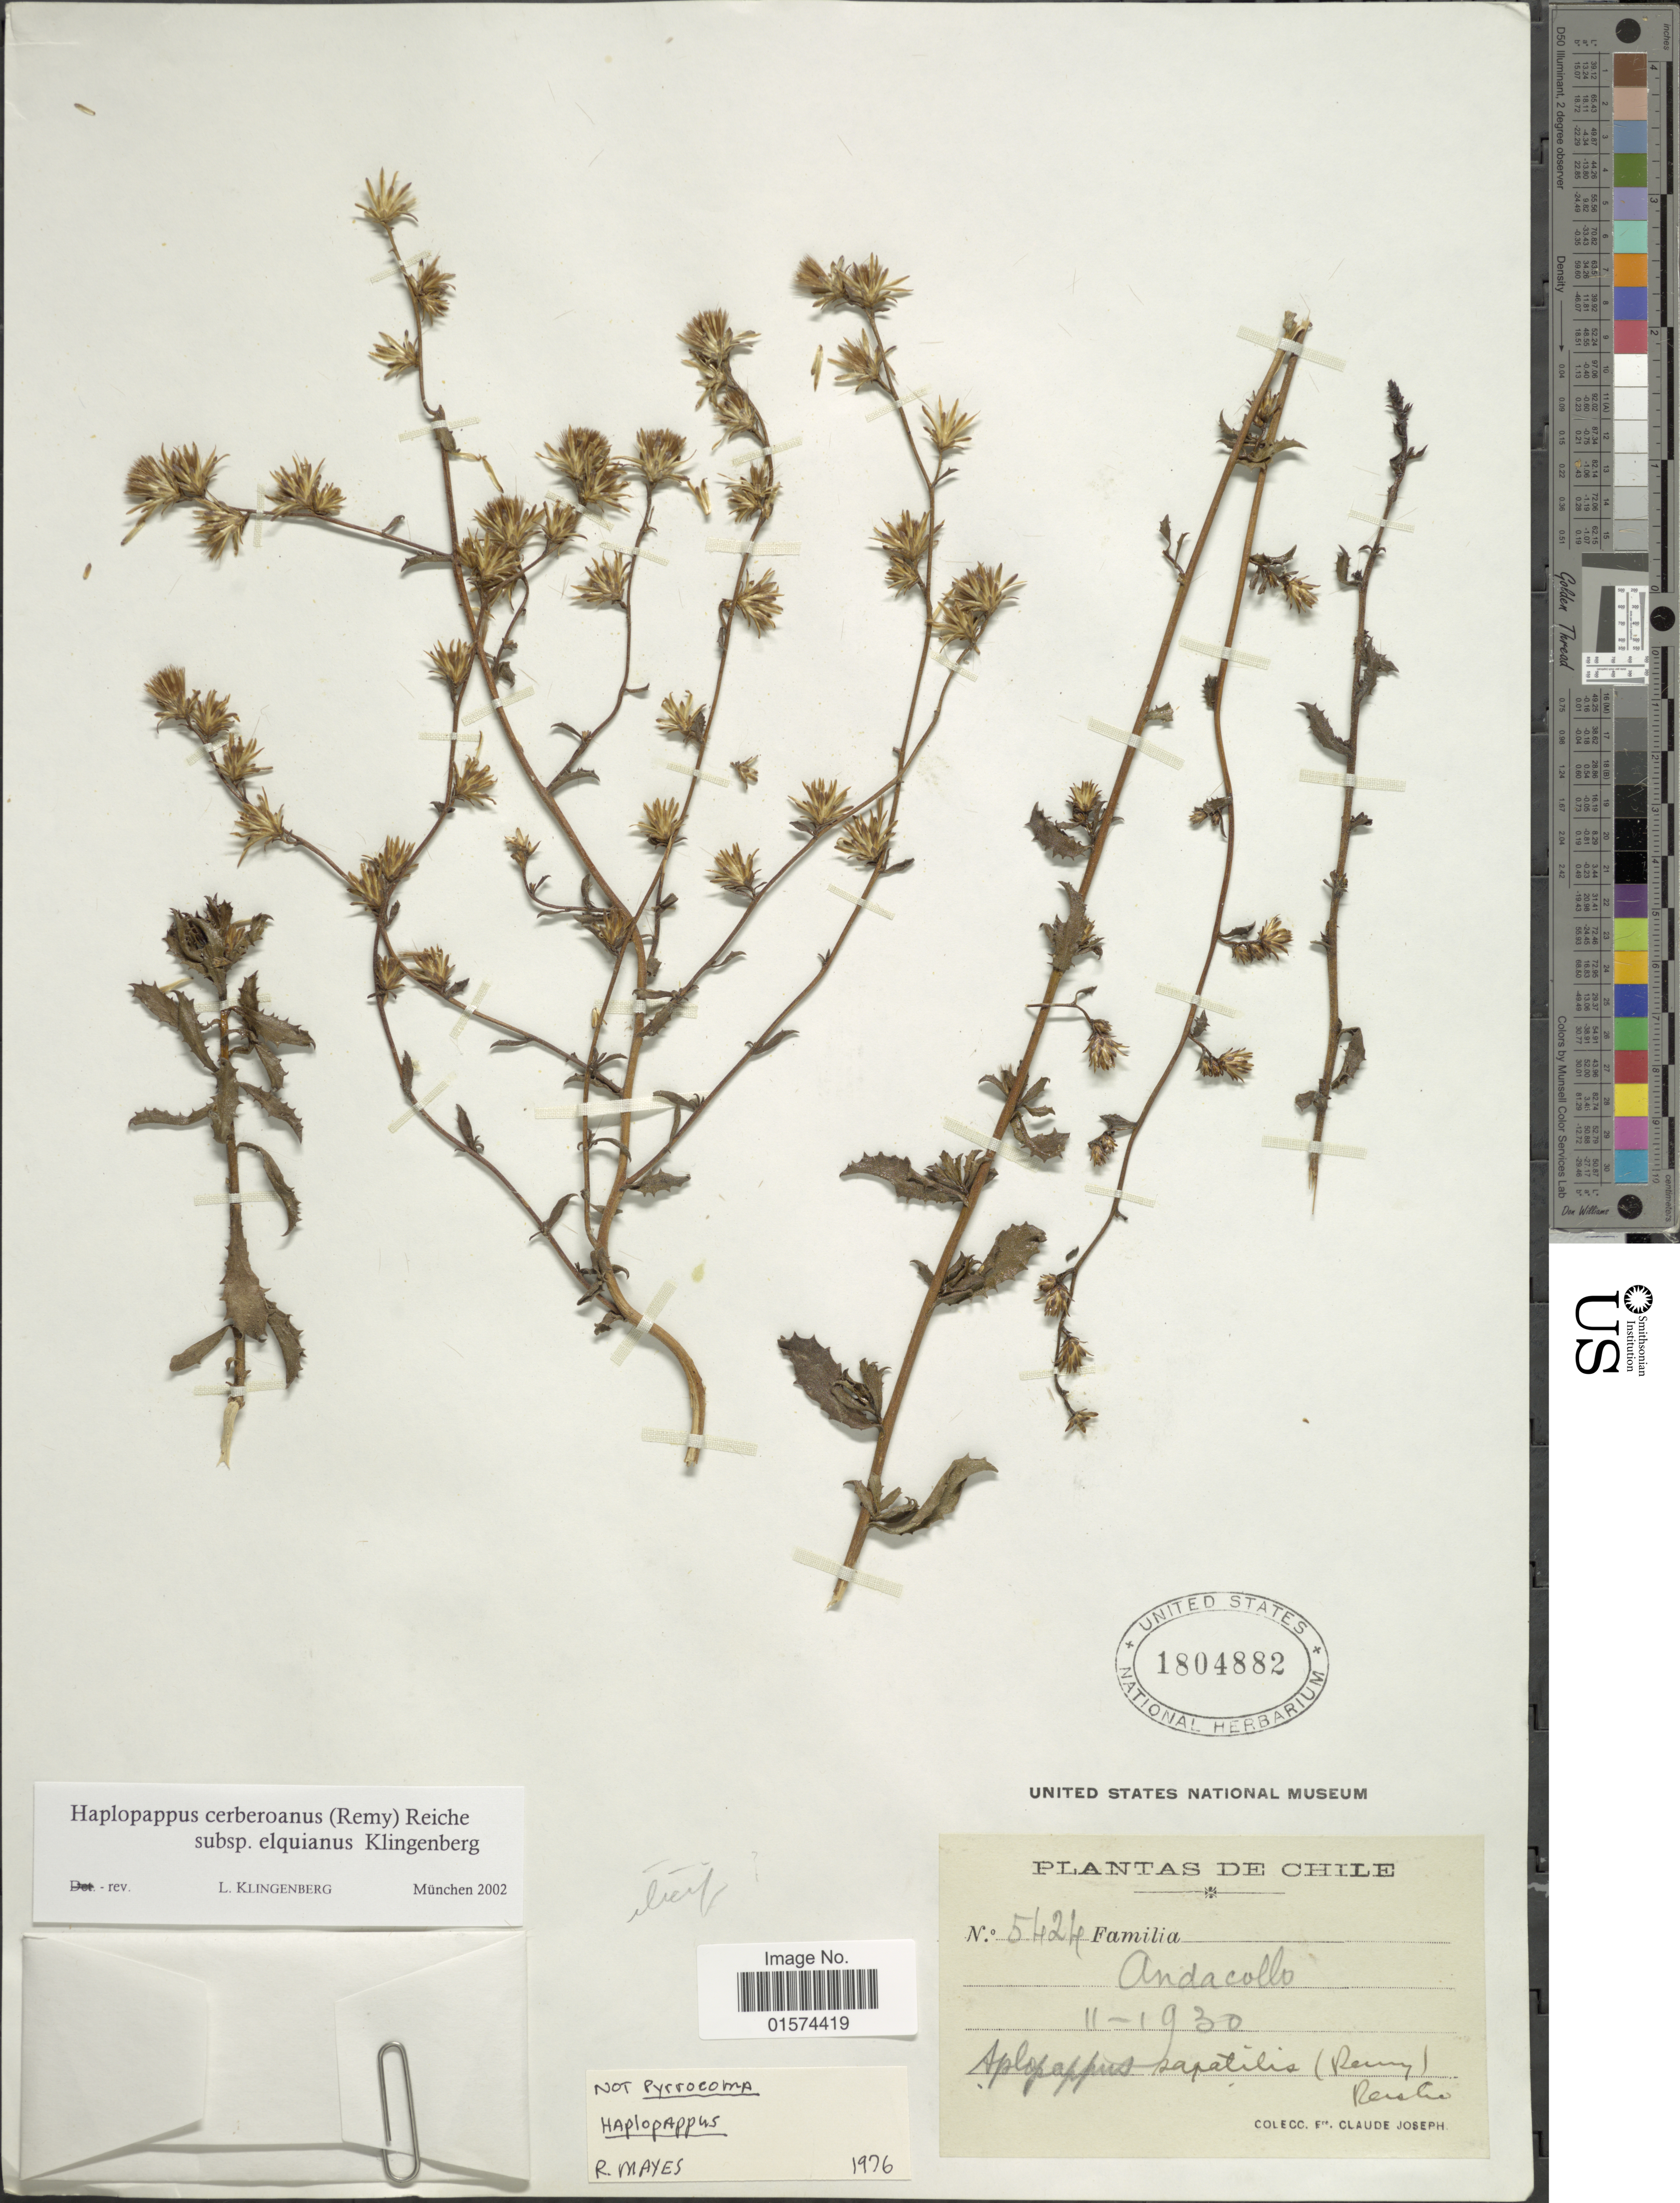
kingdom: Plantae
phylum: Tracheophyta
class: Magnoliopsida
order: Asterales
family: Asteraceae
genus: Haplopappus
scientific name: Haplopappus cerberoanus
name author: (J. Rémy) Reiche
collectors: Frere Claude Joseph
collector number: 5424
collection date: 1930-11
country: Chile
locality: Andacollo.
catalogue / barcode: US 1804882